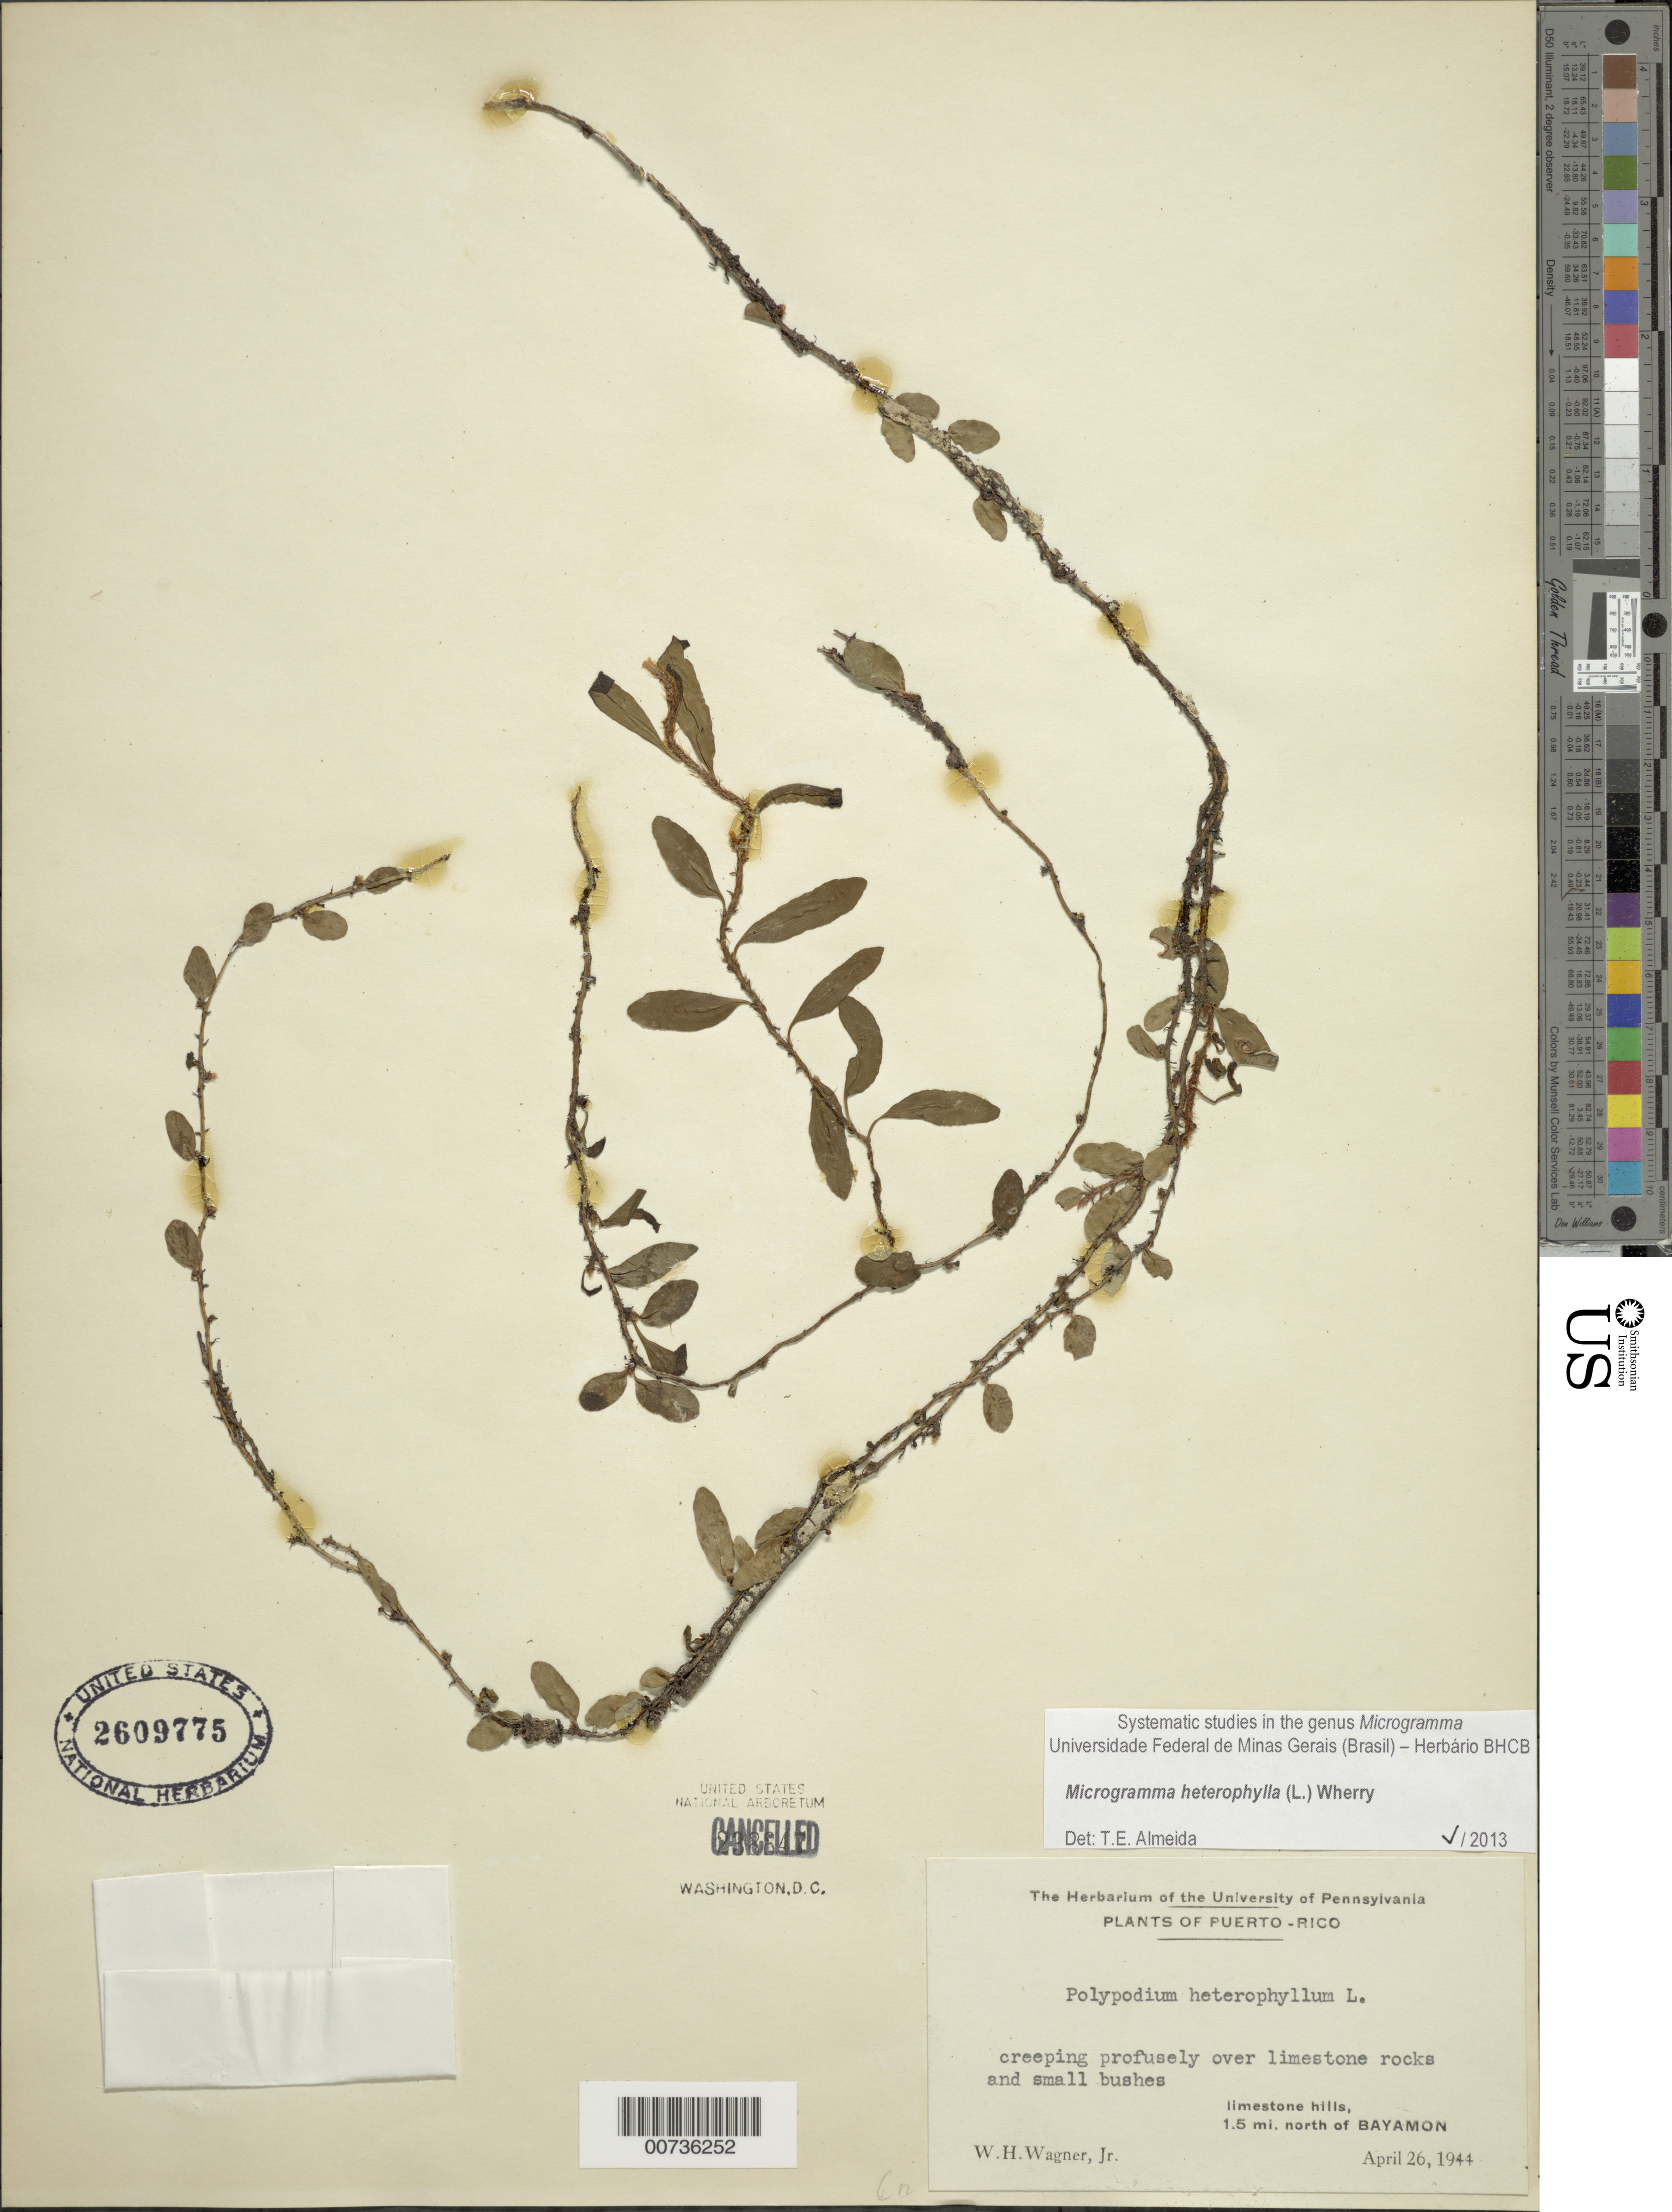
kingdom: Plantae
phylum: Tracheophyta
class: Polypodiopsida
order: Polypodiales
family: Polypodiaceae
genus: Microgramma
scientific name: Microgramma heterophylla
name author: (L.) Wherry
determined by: Almeida, T. E.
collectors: W. H. Wagner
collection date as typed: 26 Apr 1944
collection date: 1944-04-26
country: Puerto Rico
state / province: Bayamón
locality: Limestone Hills, 1.5 miles north of Bayamón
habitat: Creeping profusely over limestone rocks and small bushes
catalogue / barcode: US 2609775